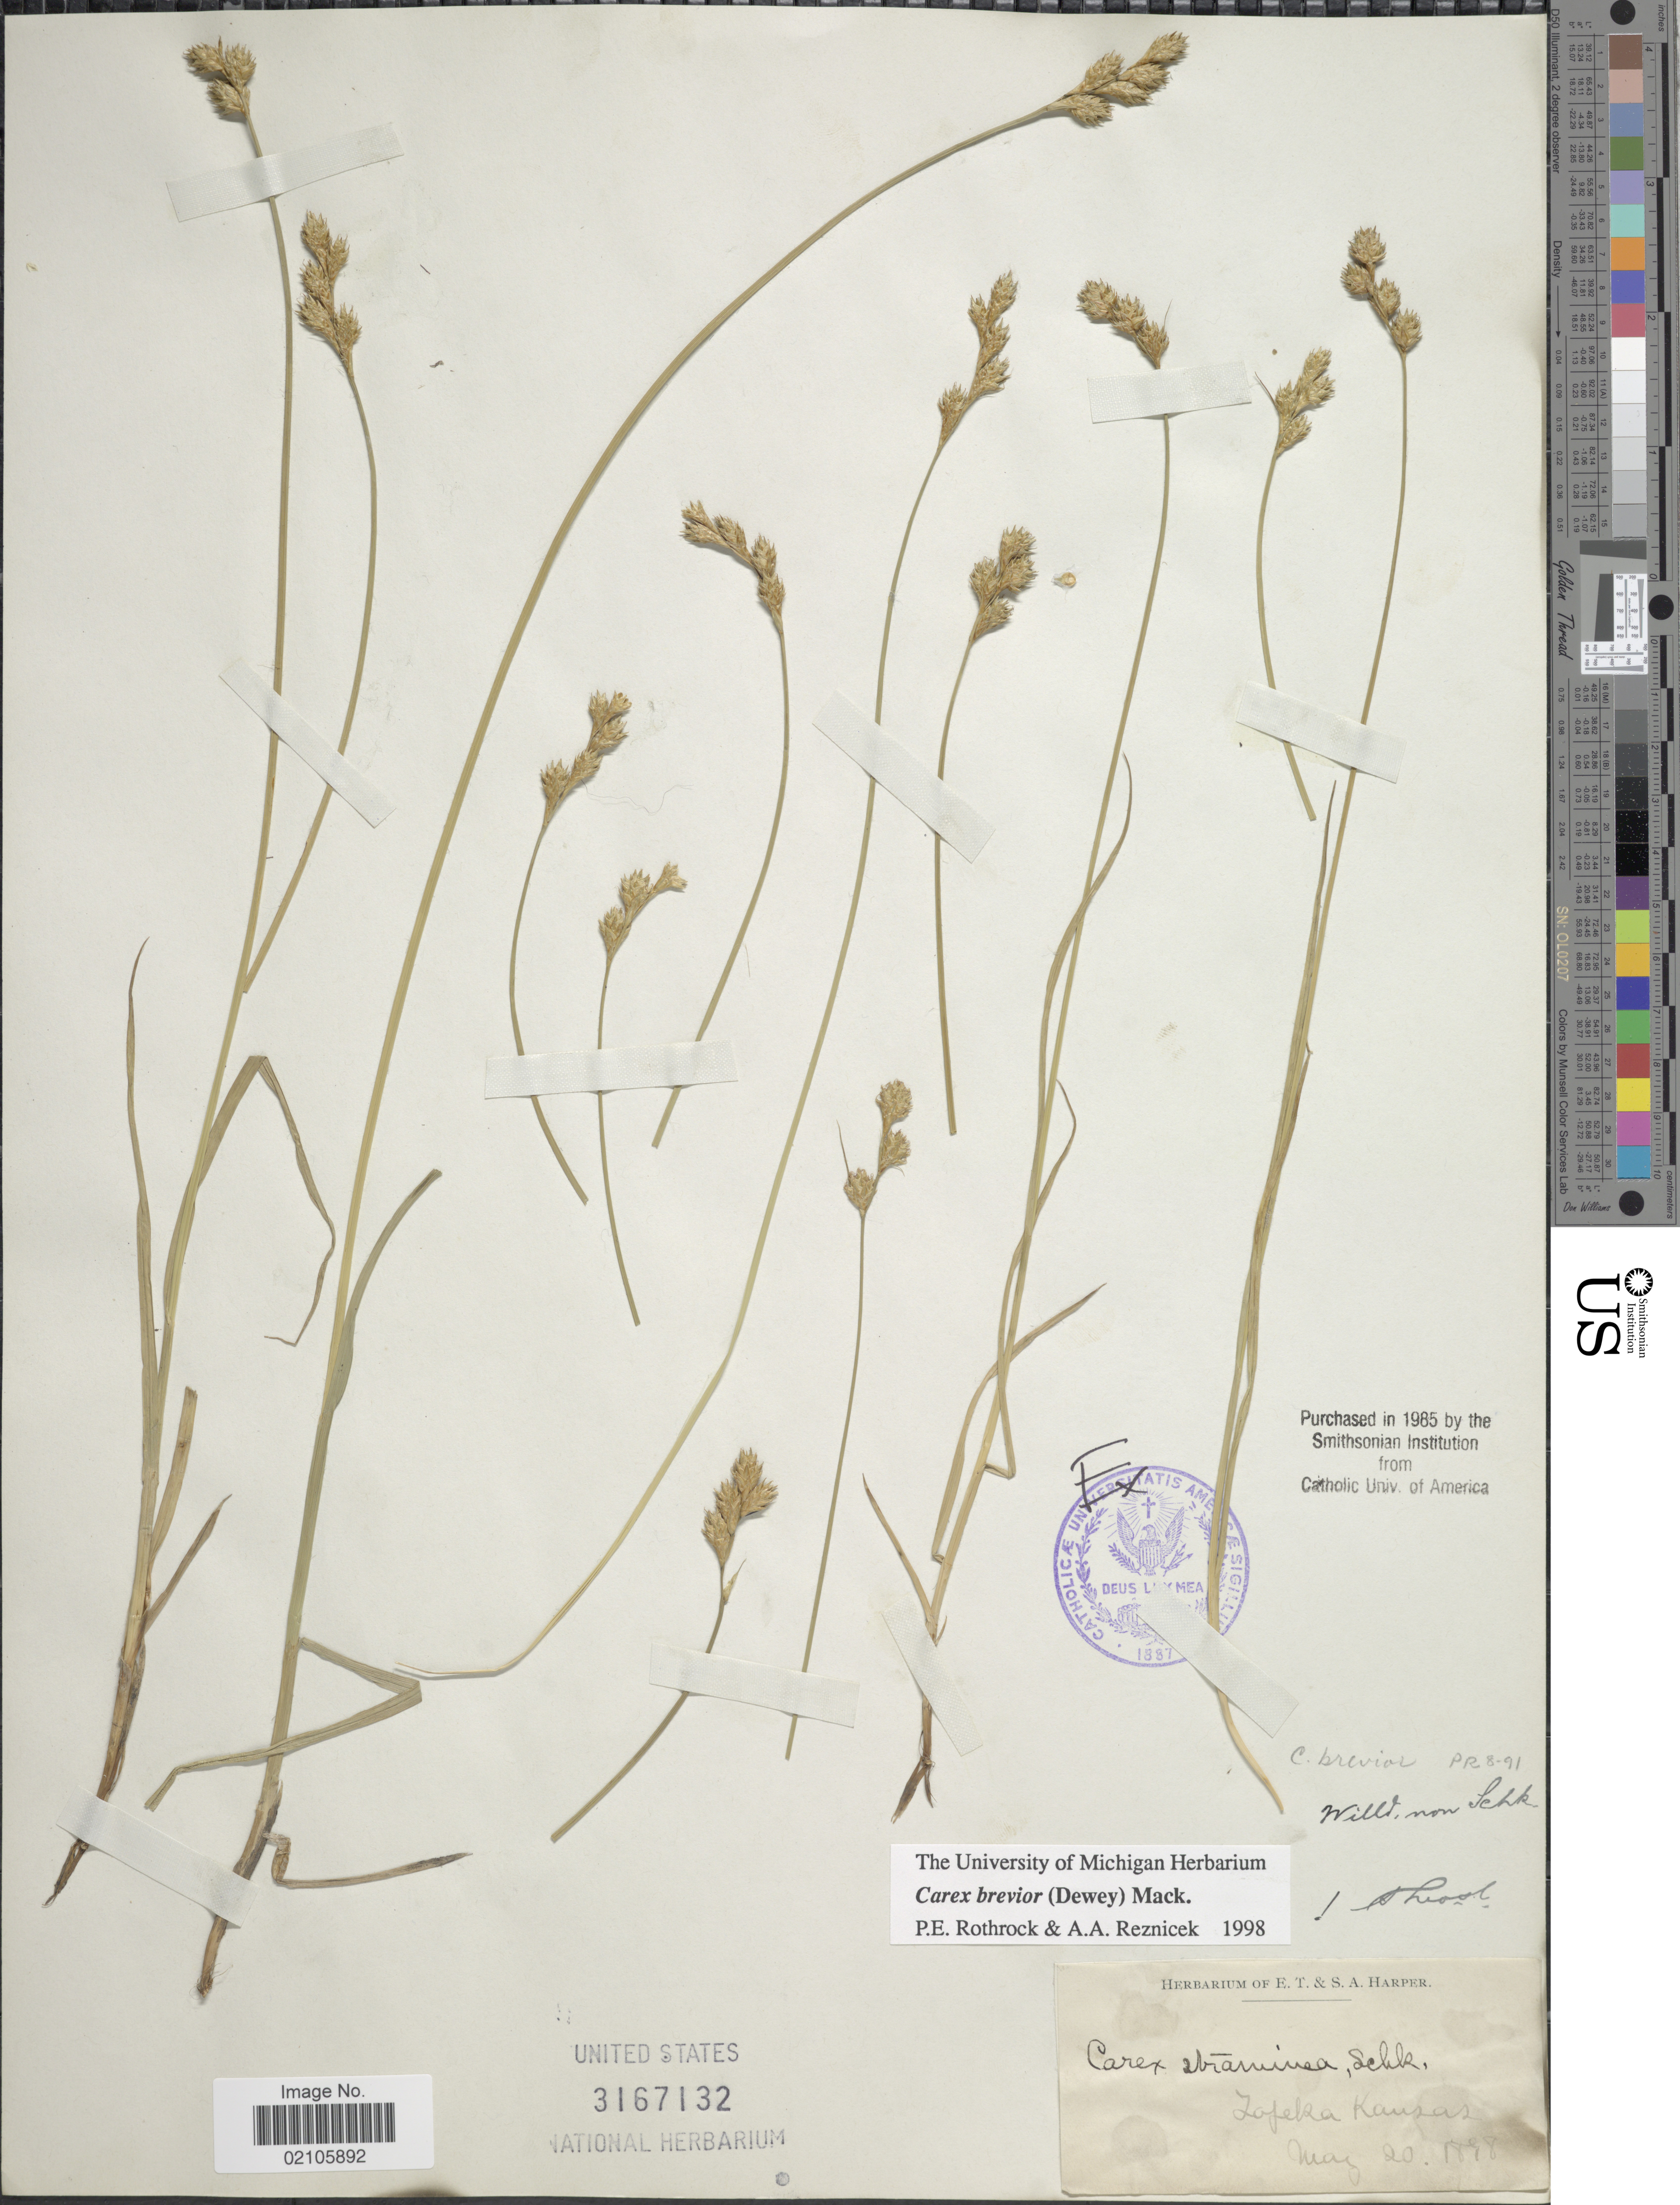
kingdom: Plantae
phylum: Tracheophyta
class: Liliopsida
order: Poales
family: Cyperaceae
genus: Carex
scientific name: Carex brevior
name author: (Dewey) Mack. ex Lunell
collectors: ex herb. E. T. & S. A. Harper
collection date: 1888-05-20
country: United States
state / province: Kansas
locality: Topeka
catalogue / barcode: US 3167132